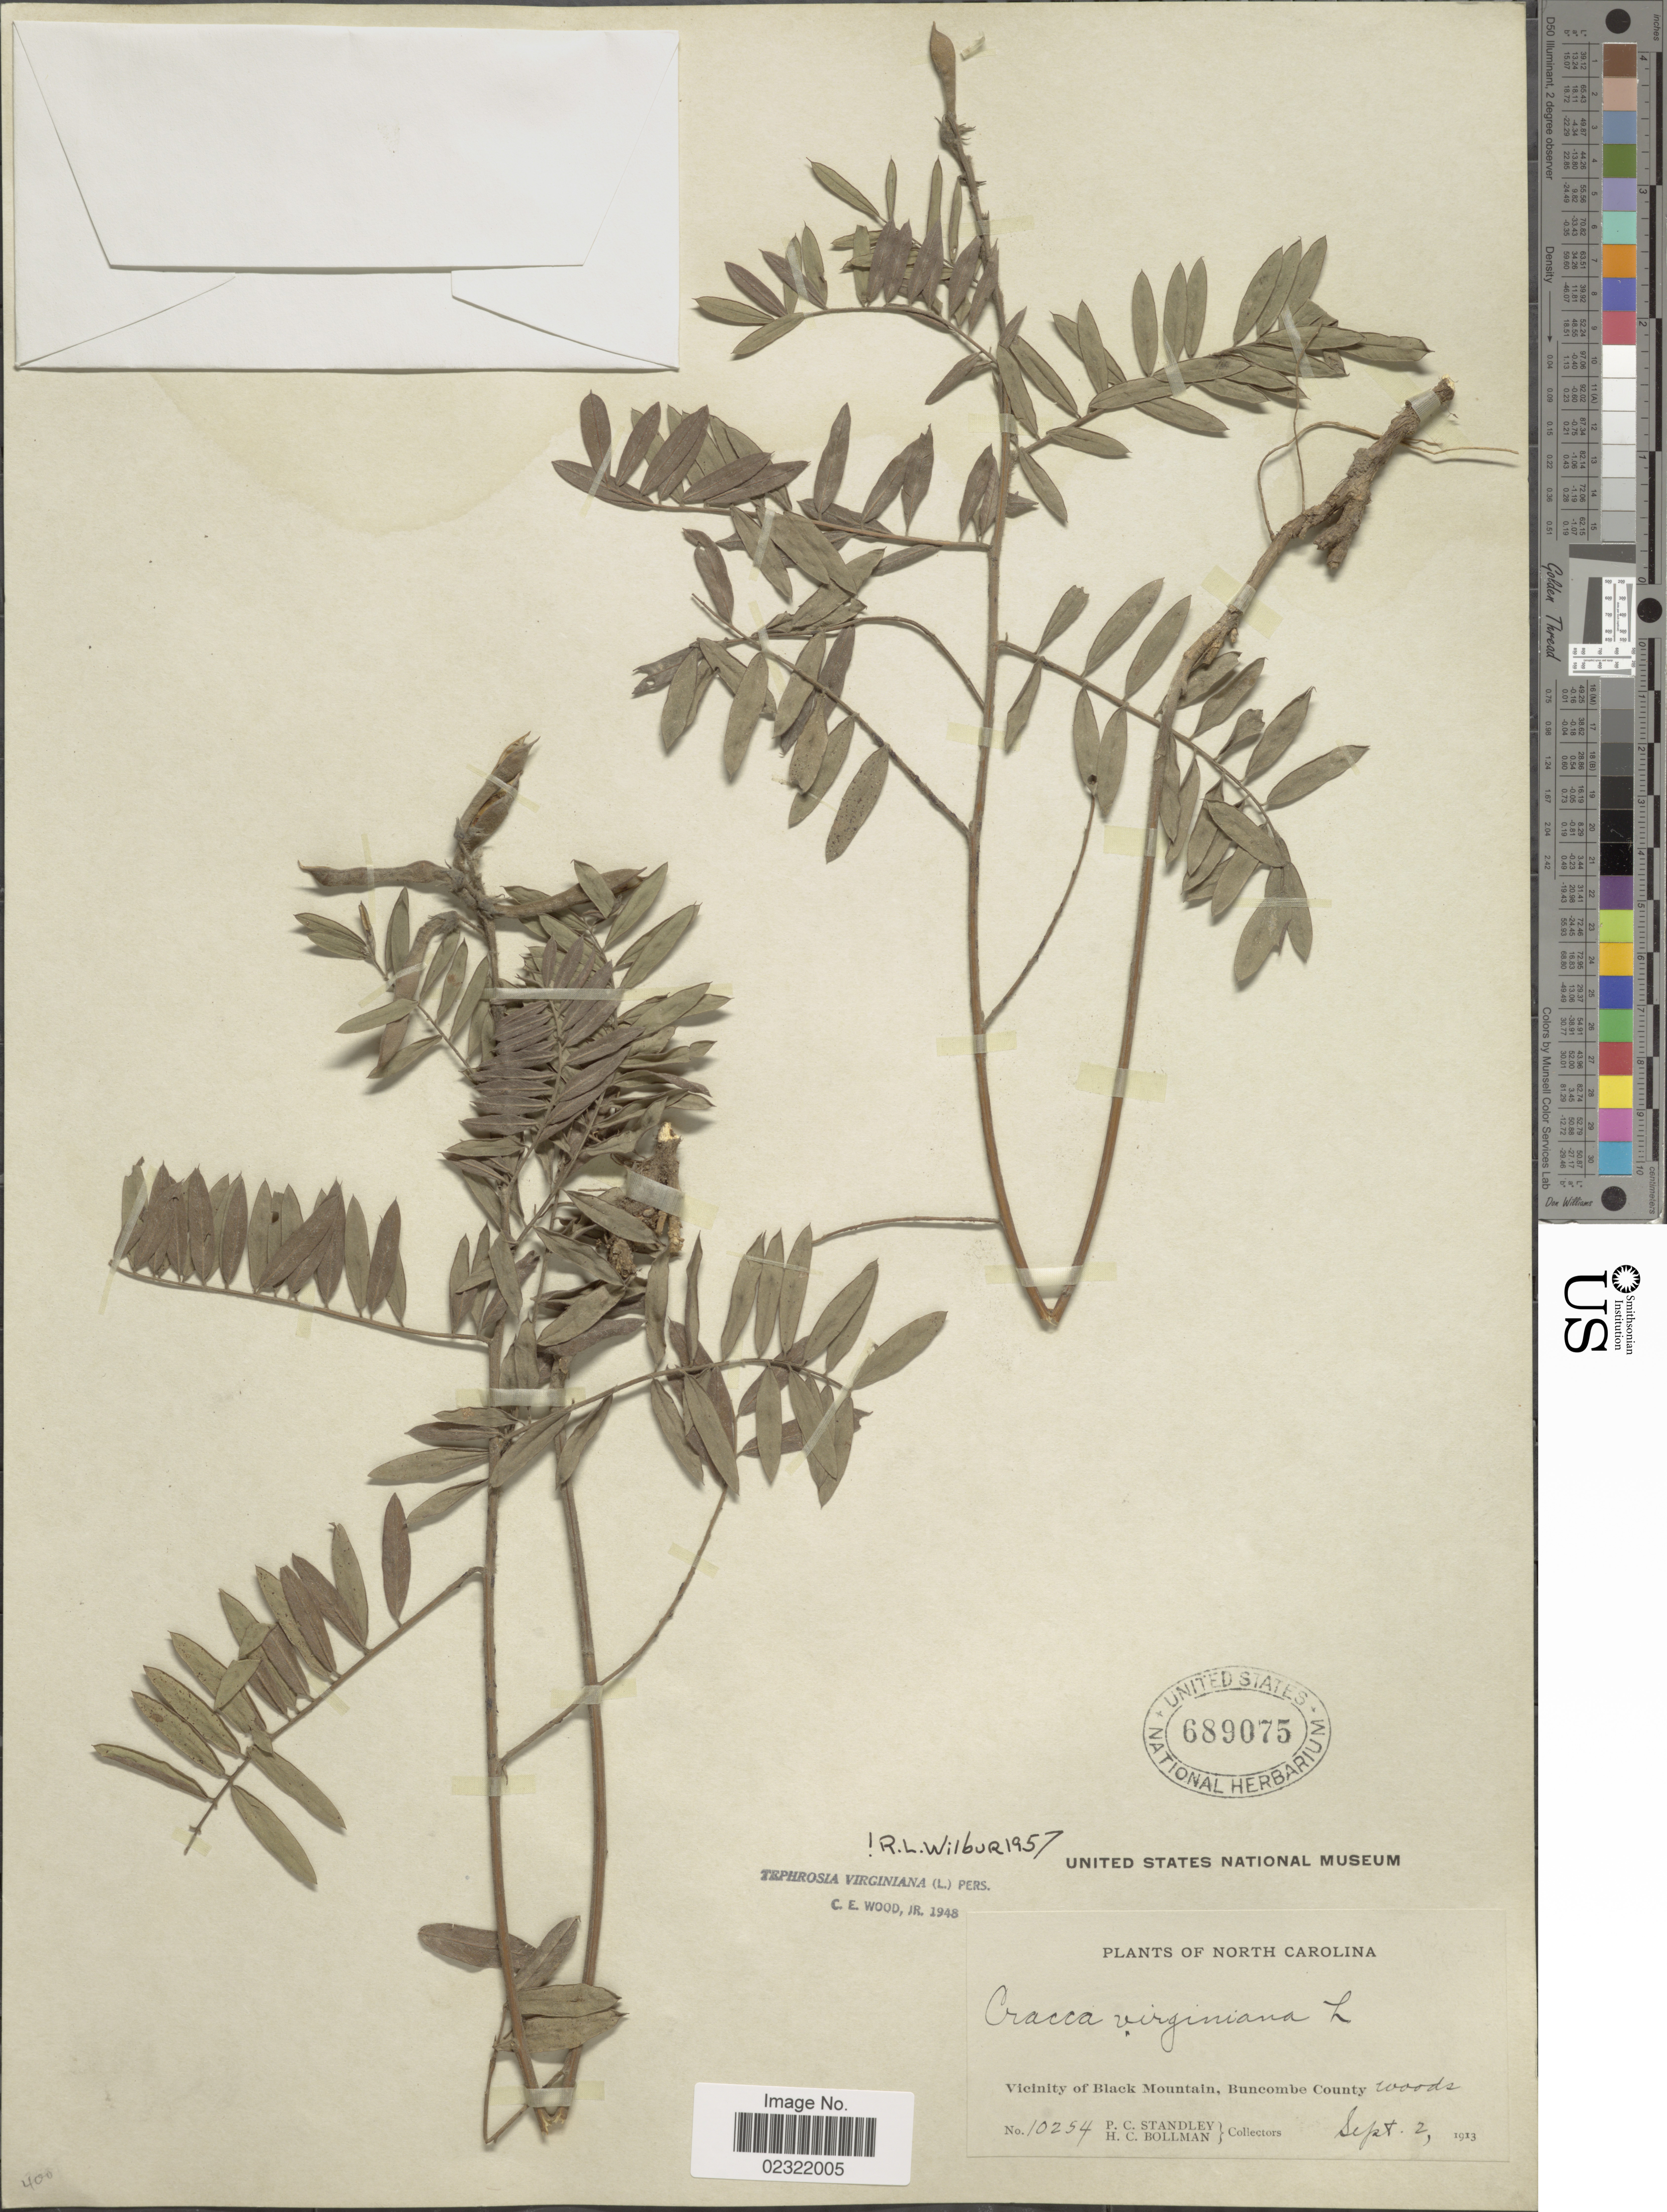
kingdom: Plantae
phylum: Tracheophyta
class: Magnoliopsida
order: Fabales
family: Fabaceae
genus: Tephrosia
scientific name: Tephrosia virginiana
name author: (L.) Pers.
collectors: P. C. Standley & H. C. Bollman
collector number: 10254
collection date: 1913-09-02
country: United States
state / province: North Carolina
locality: Vicinity of Black Mountain, Buncombe County, woods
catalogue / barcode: US 689075